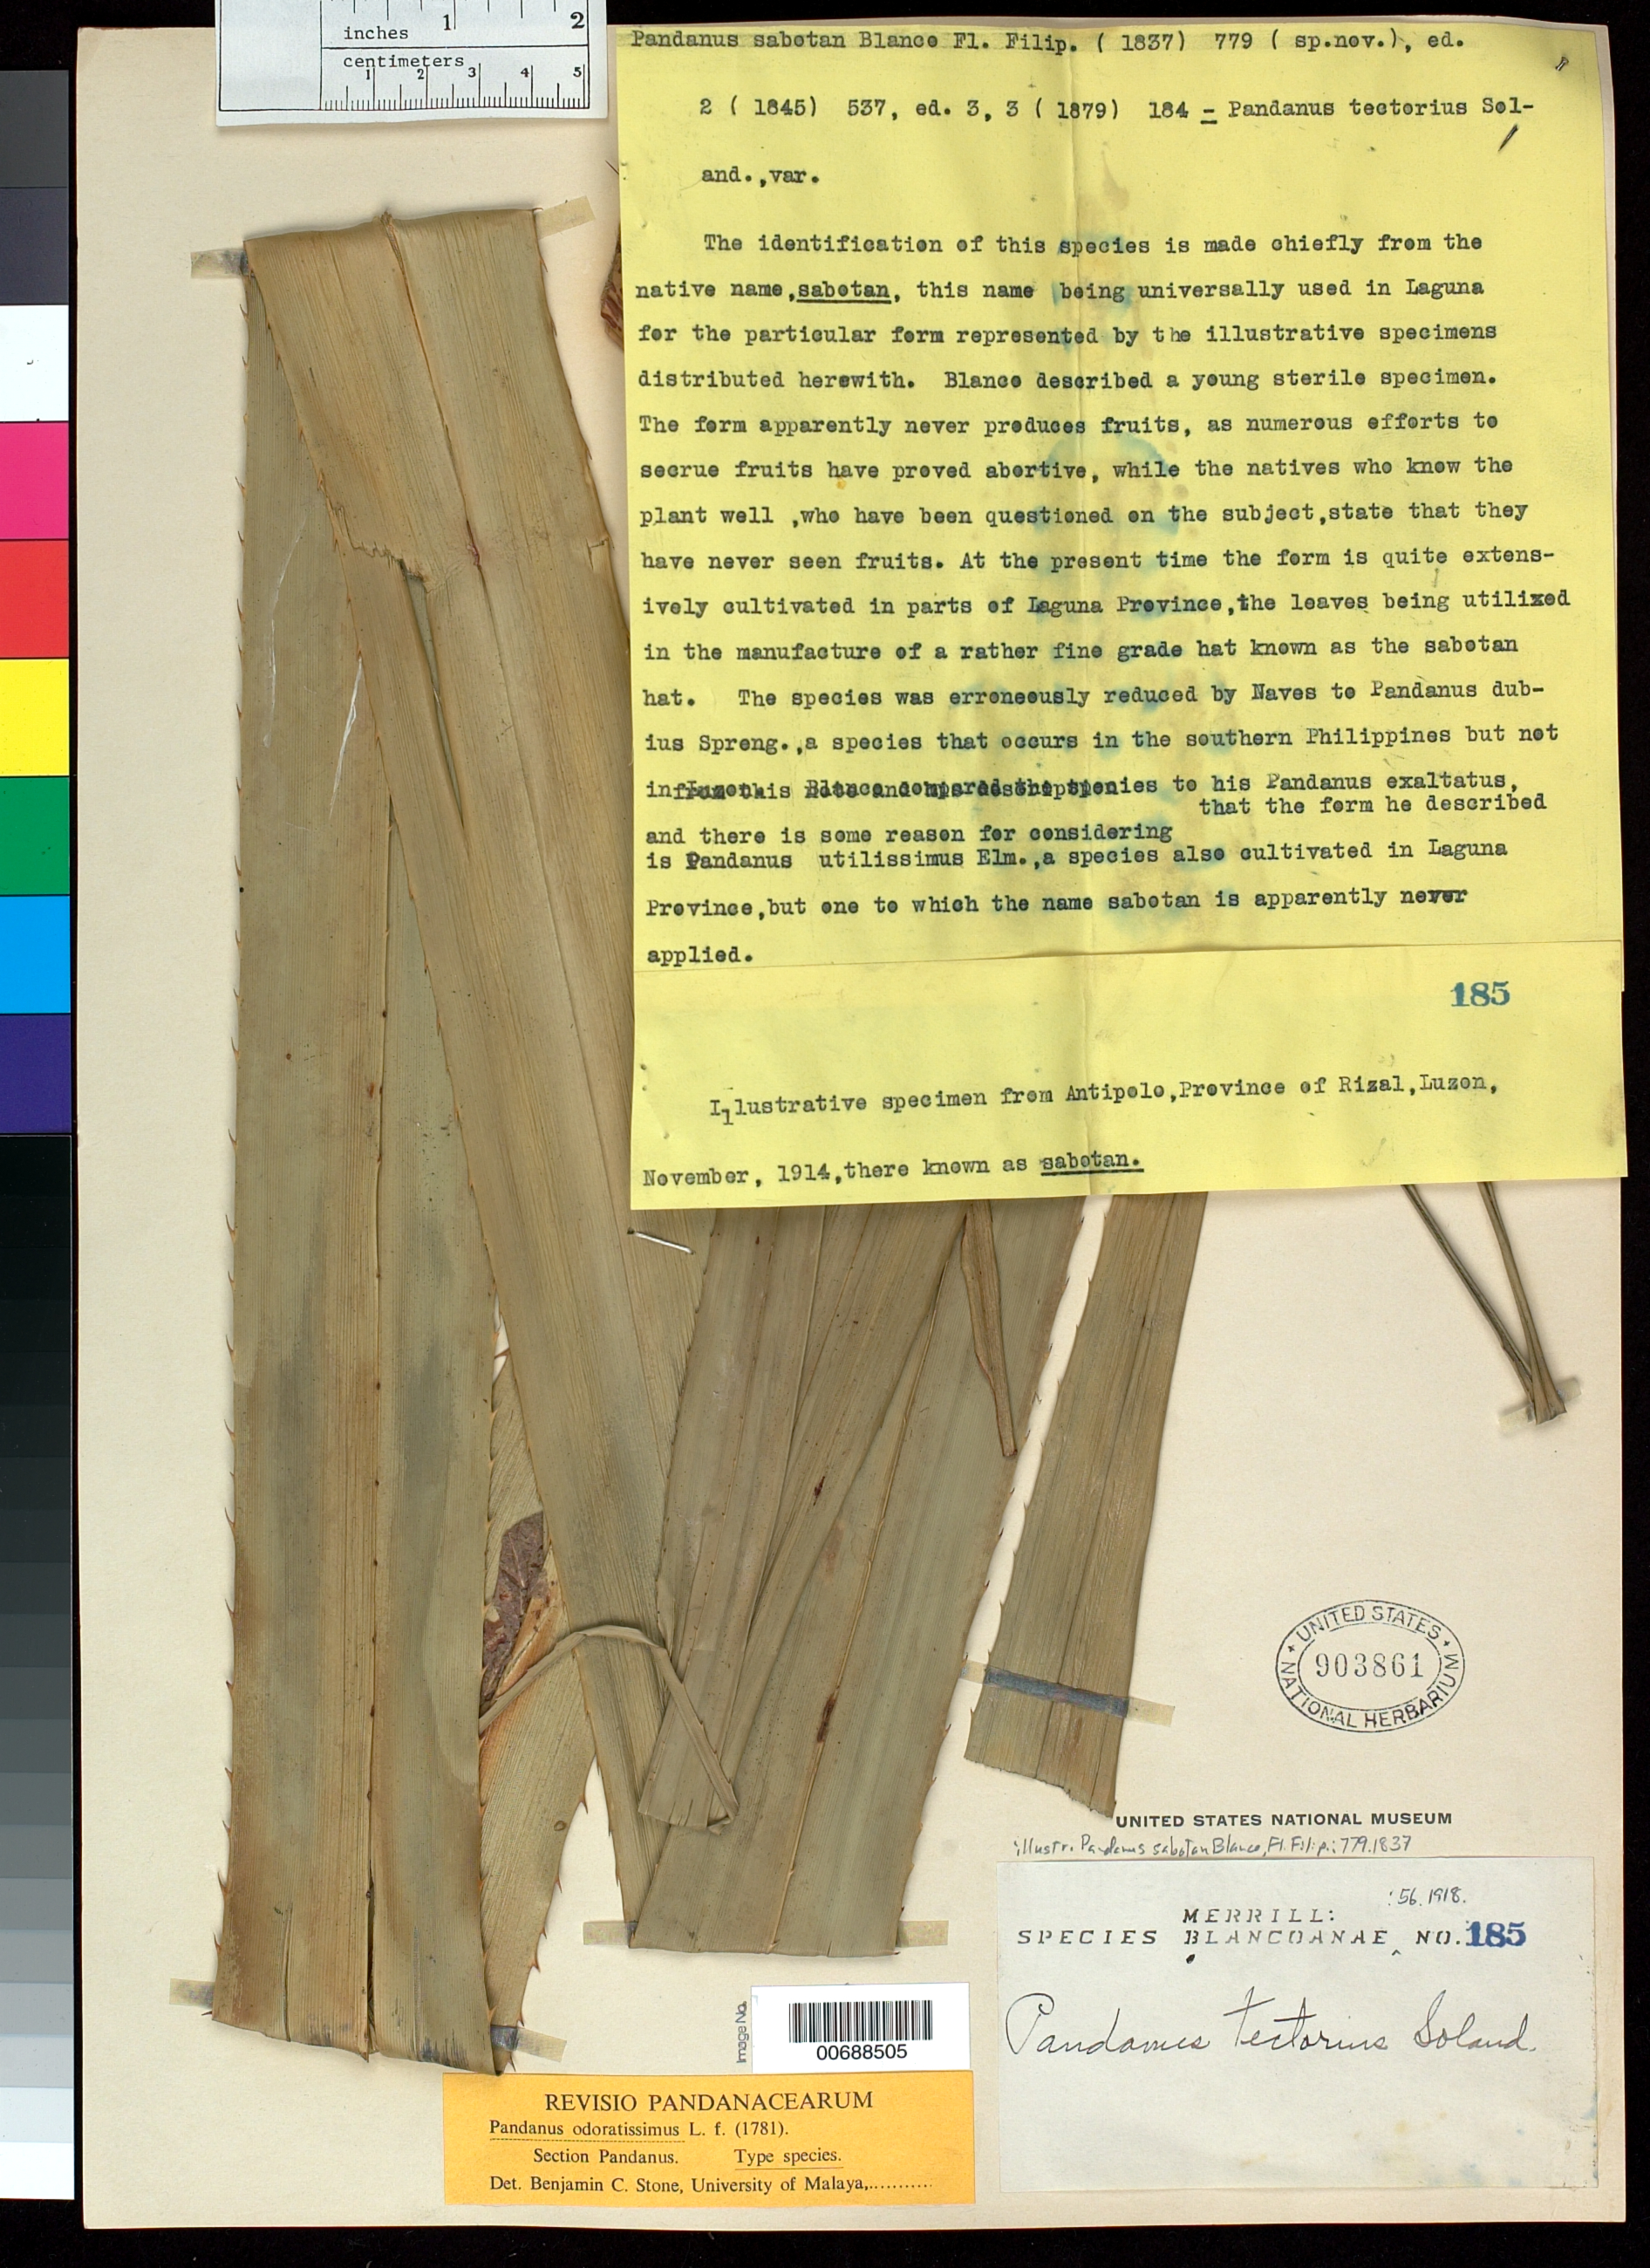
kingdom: Plantae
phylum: Tracheophyta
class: Liliopsida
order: Pandanales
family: Pandanaceae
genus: Pandanus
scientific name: Pandanus odoratissimus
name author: L. f.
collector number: Sp. Blancoan. 0185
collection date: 1914-11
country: Philippines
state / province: Calabarzon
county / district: Rizal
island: Luzon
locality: Antipolo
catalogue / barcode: US 903861